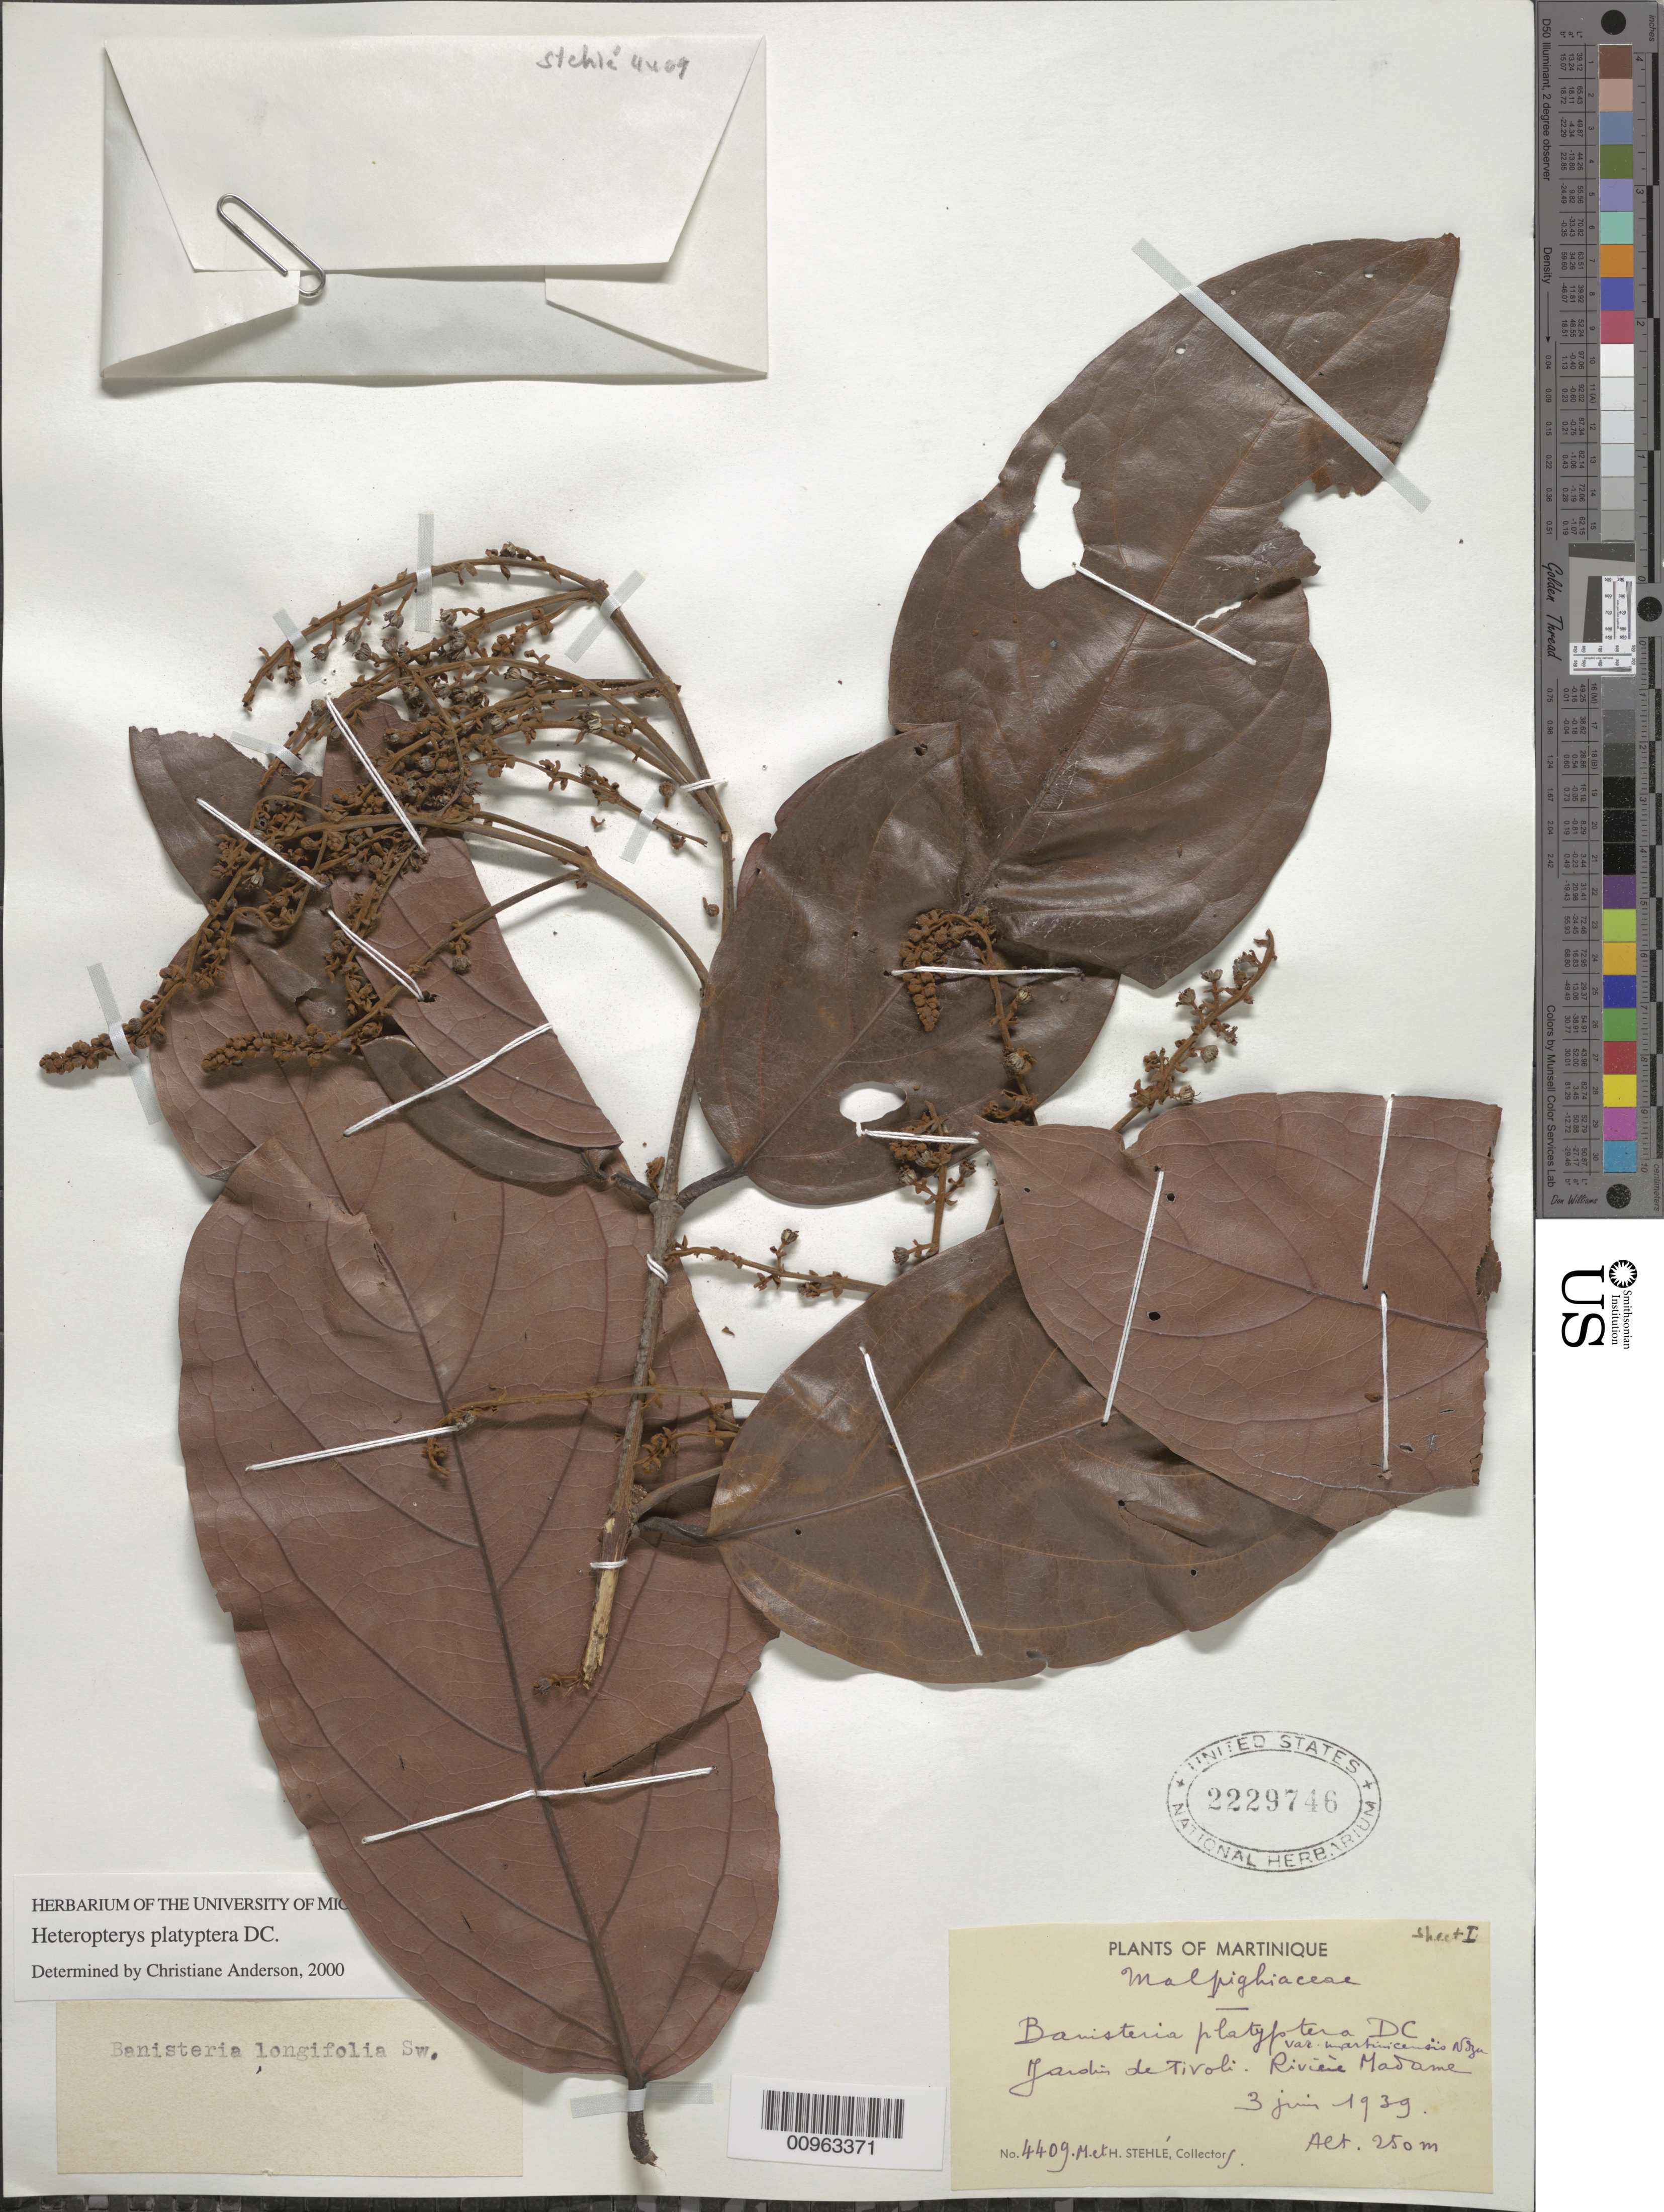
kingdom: Plantae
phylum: Tracheophyta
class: Magnoliopsida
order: Malpighiales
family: Malpighiaceae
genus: Heteropterys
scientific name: Heteropterys platyptera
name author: DC.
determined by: Anderson, C.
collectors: H. Stehlé & M. Stehlé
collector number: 4409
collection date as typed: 03 Jun 1939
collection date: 1939-06-03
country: Martinique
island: Martinique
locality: Jardin de Tivoli, Rivière Madame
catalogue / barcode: US 2229746